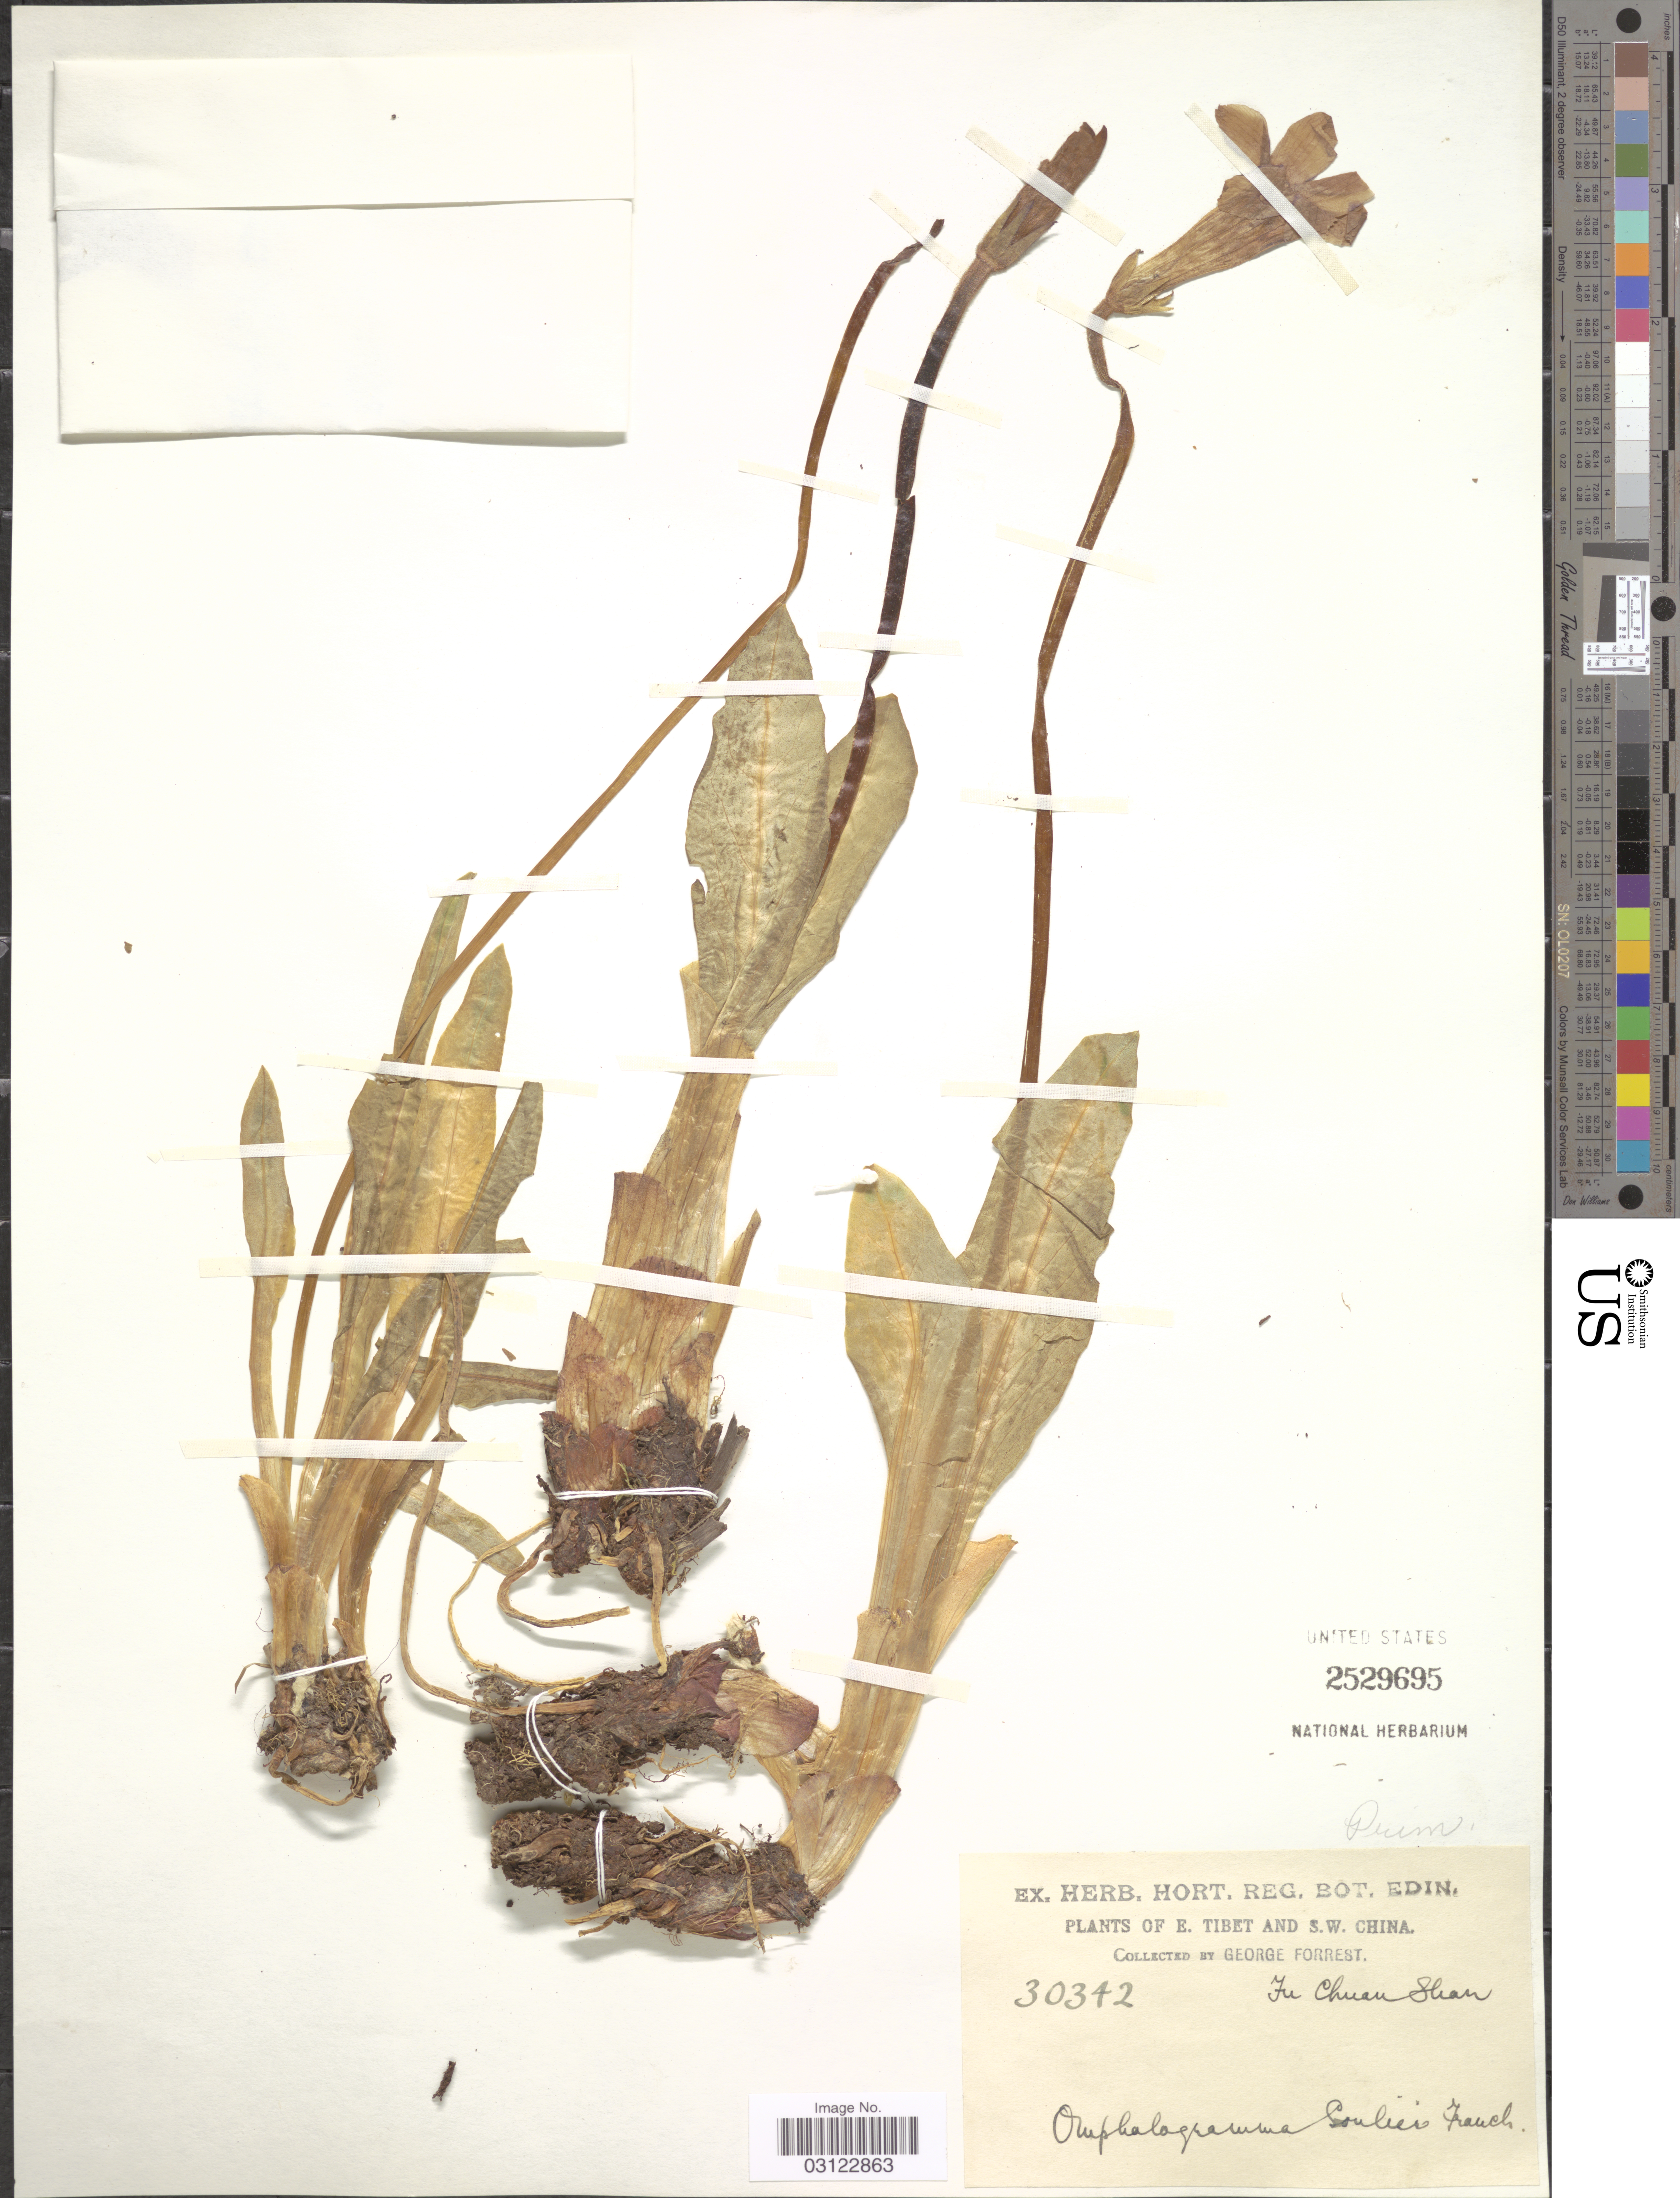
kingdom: Plantae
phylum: Tracheophyta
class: Magnoliopsida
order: Ericales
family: Primulaceae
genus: Omphalogramma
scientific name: Omphalogramma souliei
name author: Franch.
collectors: G. Forrest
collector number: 30342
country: China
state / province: Xizang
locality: E. Tibet and S.W. China. Fu Chuan Shan.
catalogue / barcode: US 2529695